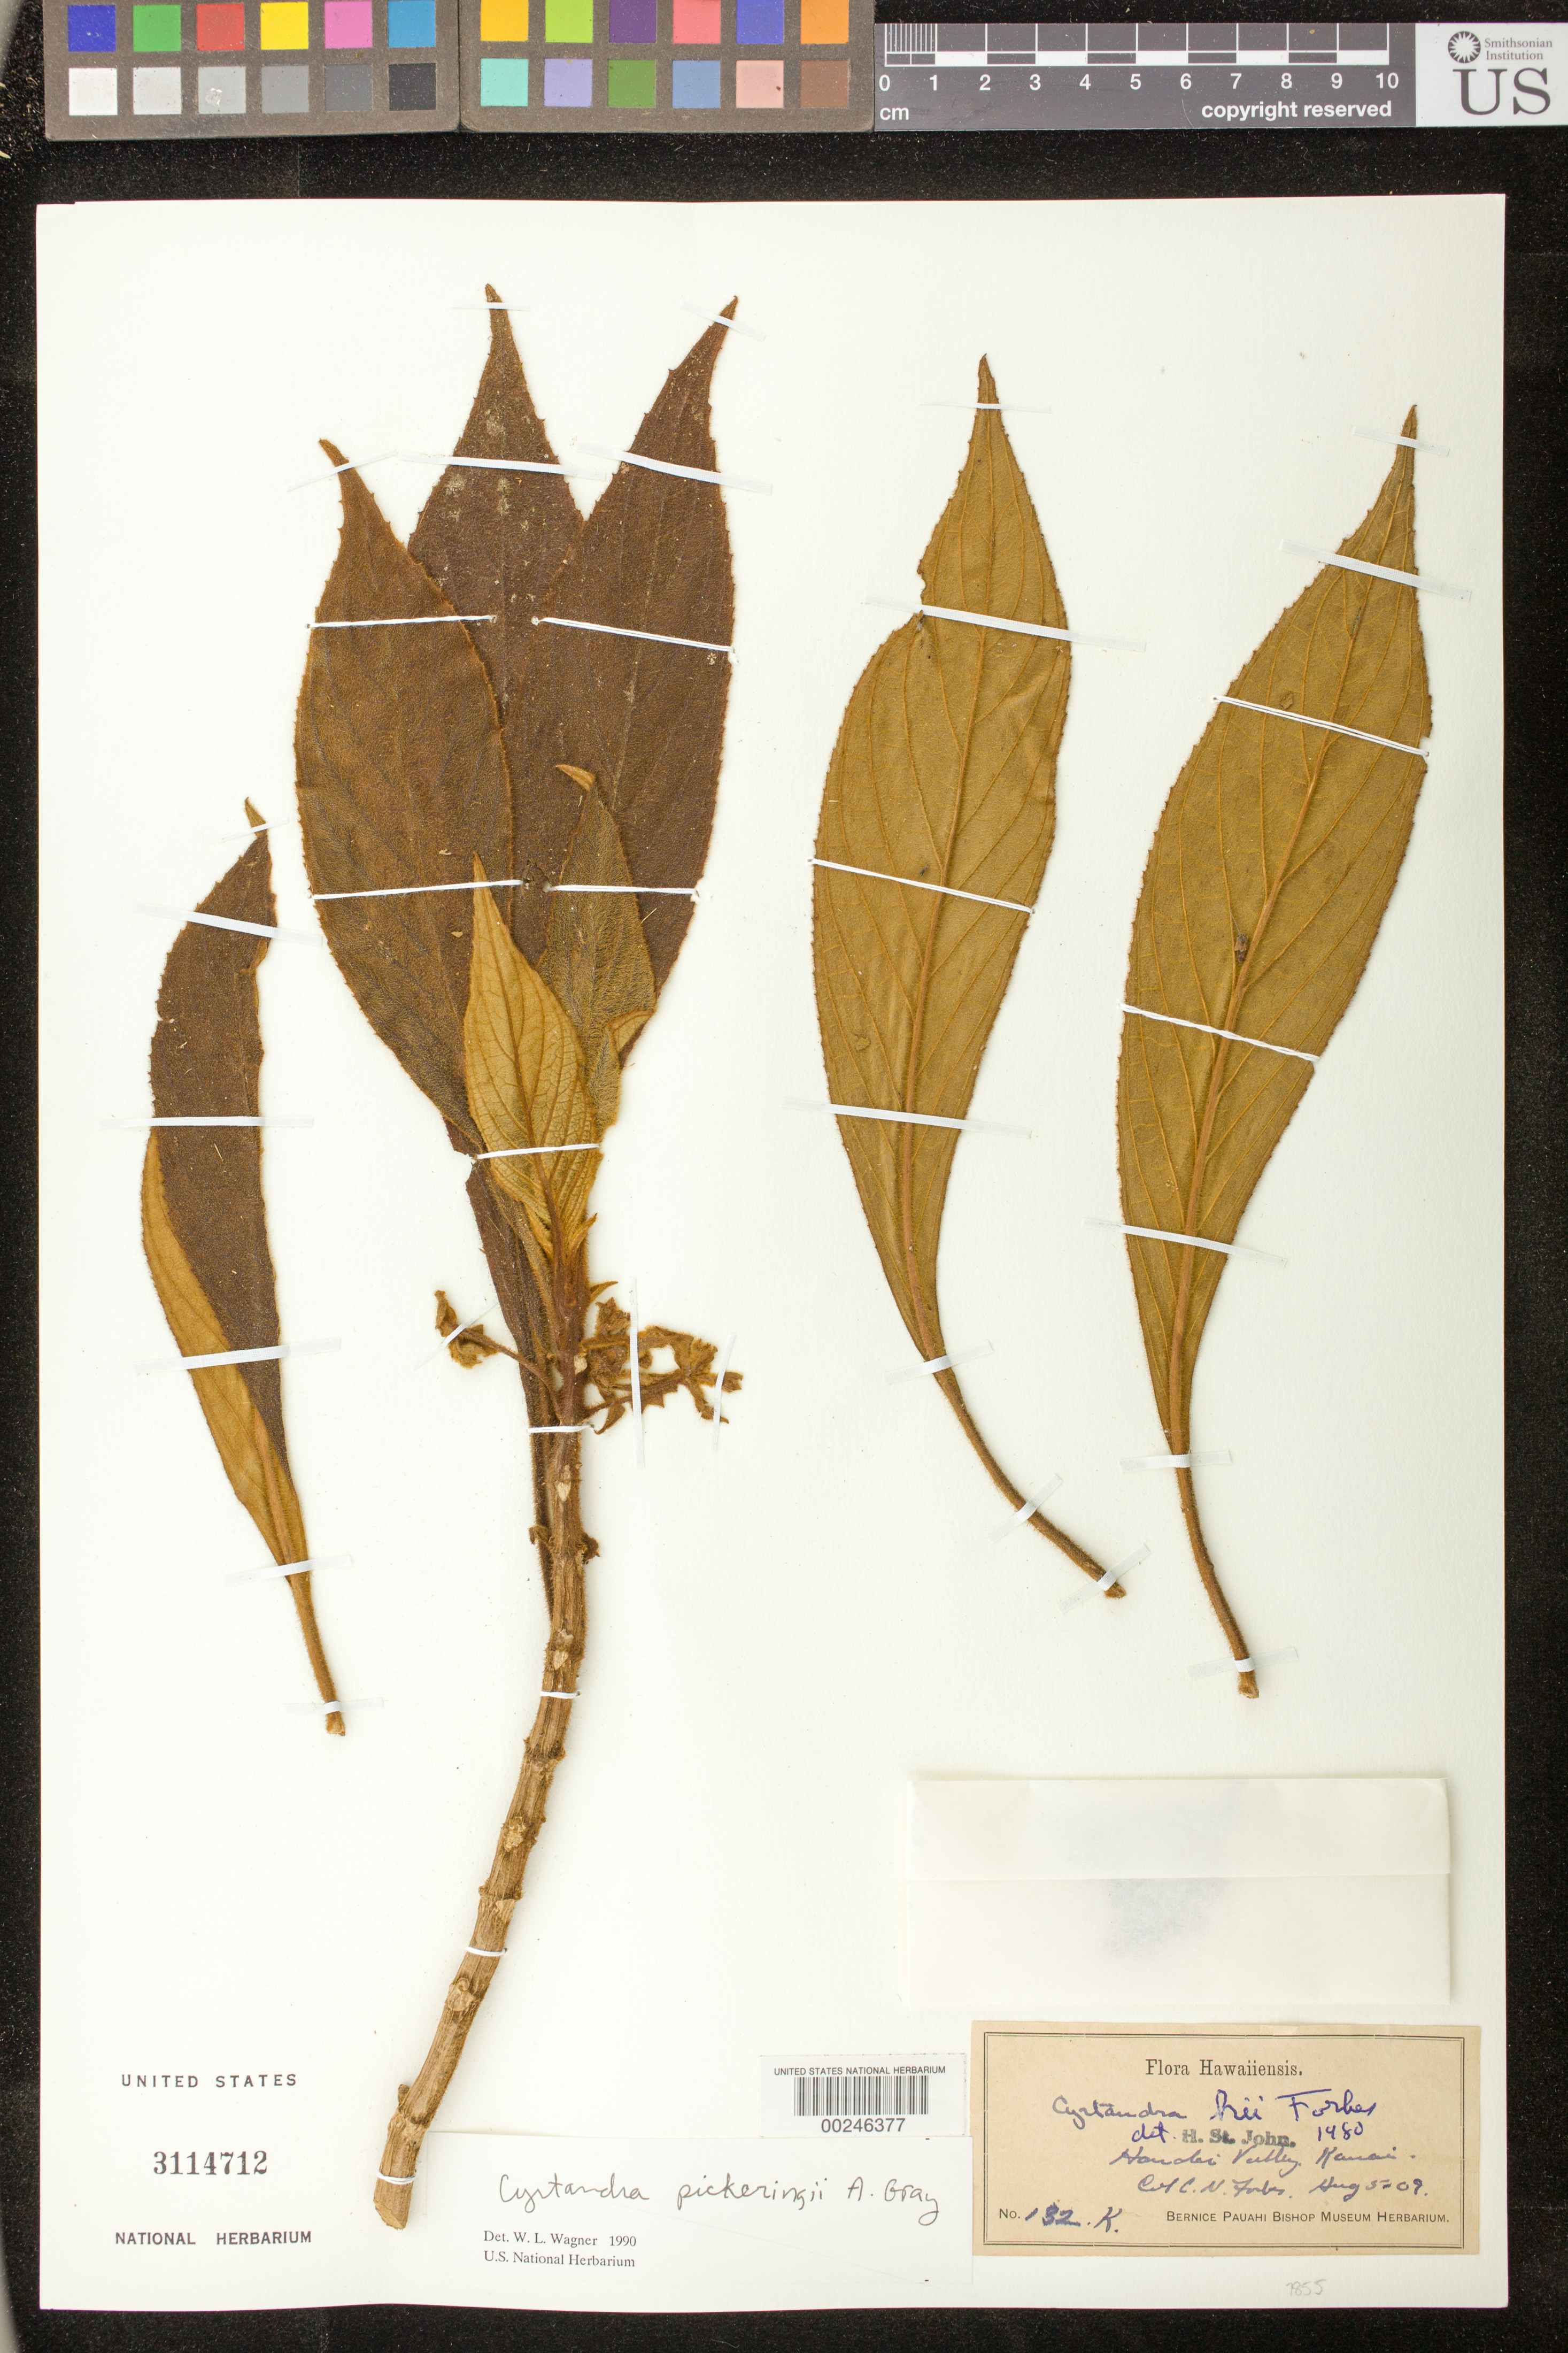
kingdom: Plantae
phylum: Tracheophyta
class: Magnoliopsida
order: Lamiales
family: Gesneriaceae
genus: Cyrtandra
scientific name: Cyrtandra pickeringii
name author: A. Gray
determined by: Wagner, W. L., (BOT), Smithsonian Institution - National Museum of Natural History (UNITED STATES)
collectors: C. N. Forbes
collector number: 132.K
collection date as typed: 05 Aug 1909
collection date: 1909-08-05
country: United States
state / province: Hawaii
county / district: Kauai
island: Kaua'i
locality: Hanalei Valley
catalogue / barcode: US 3114712